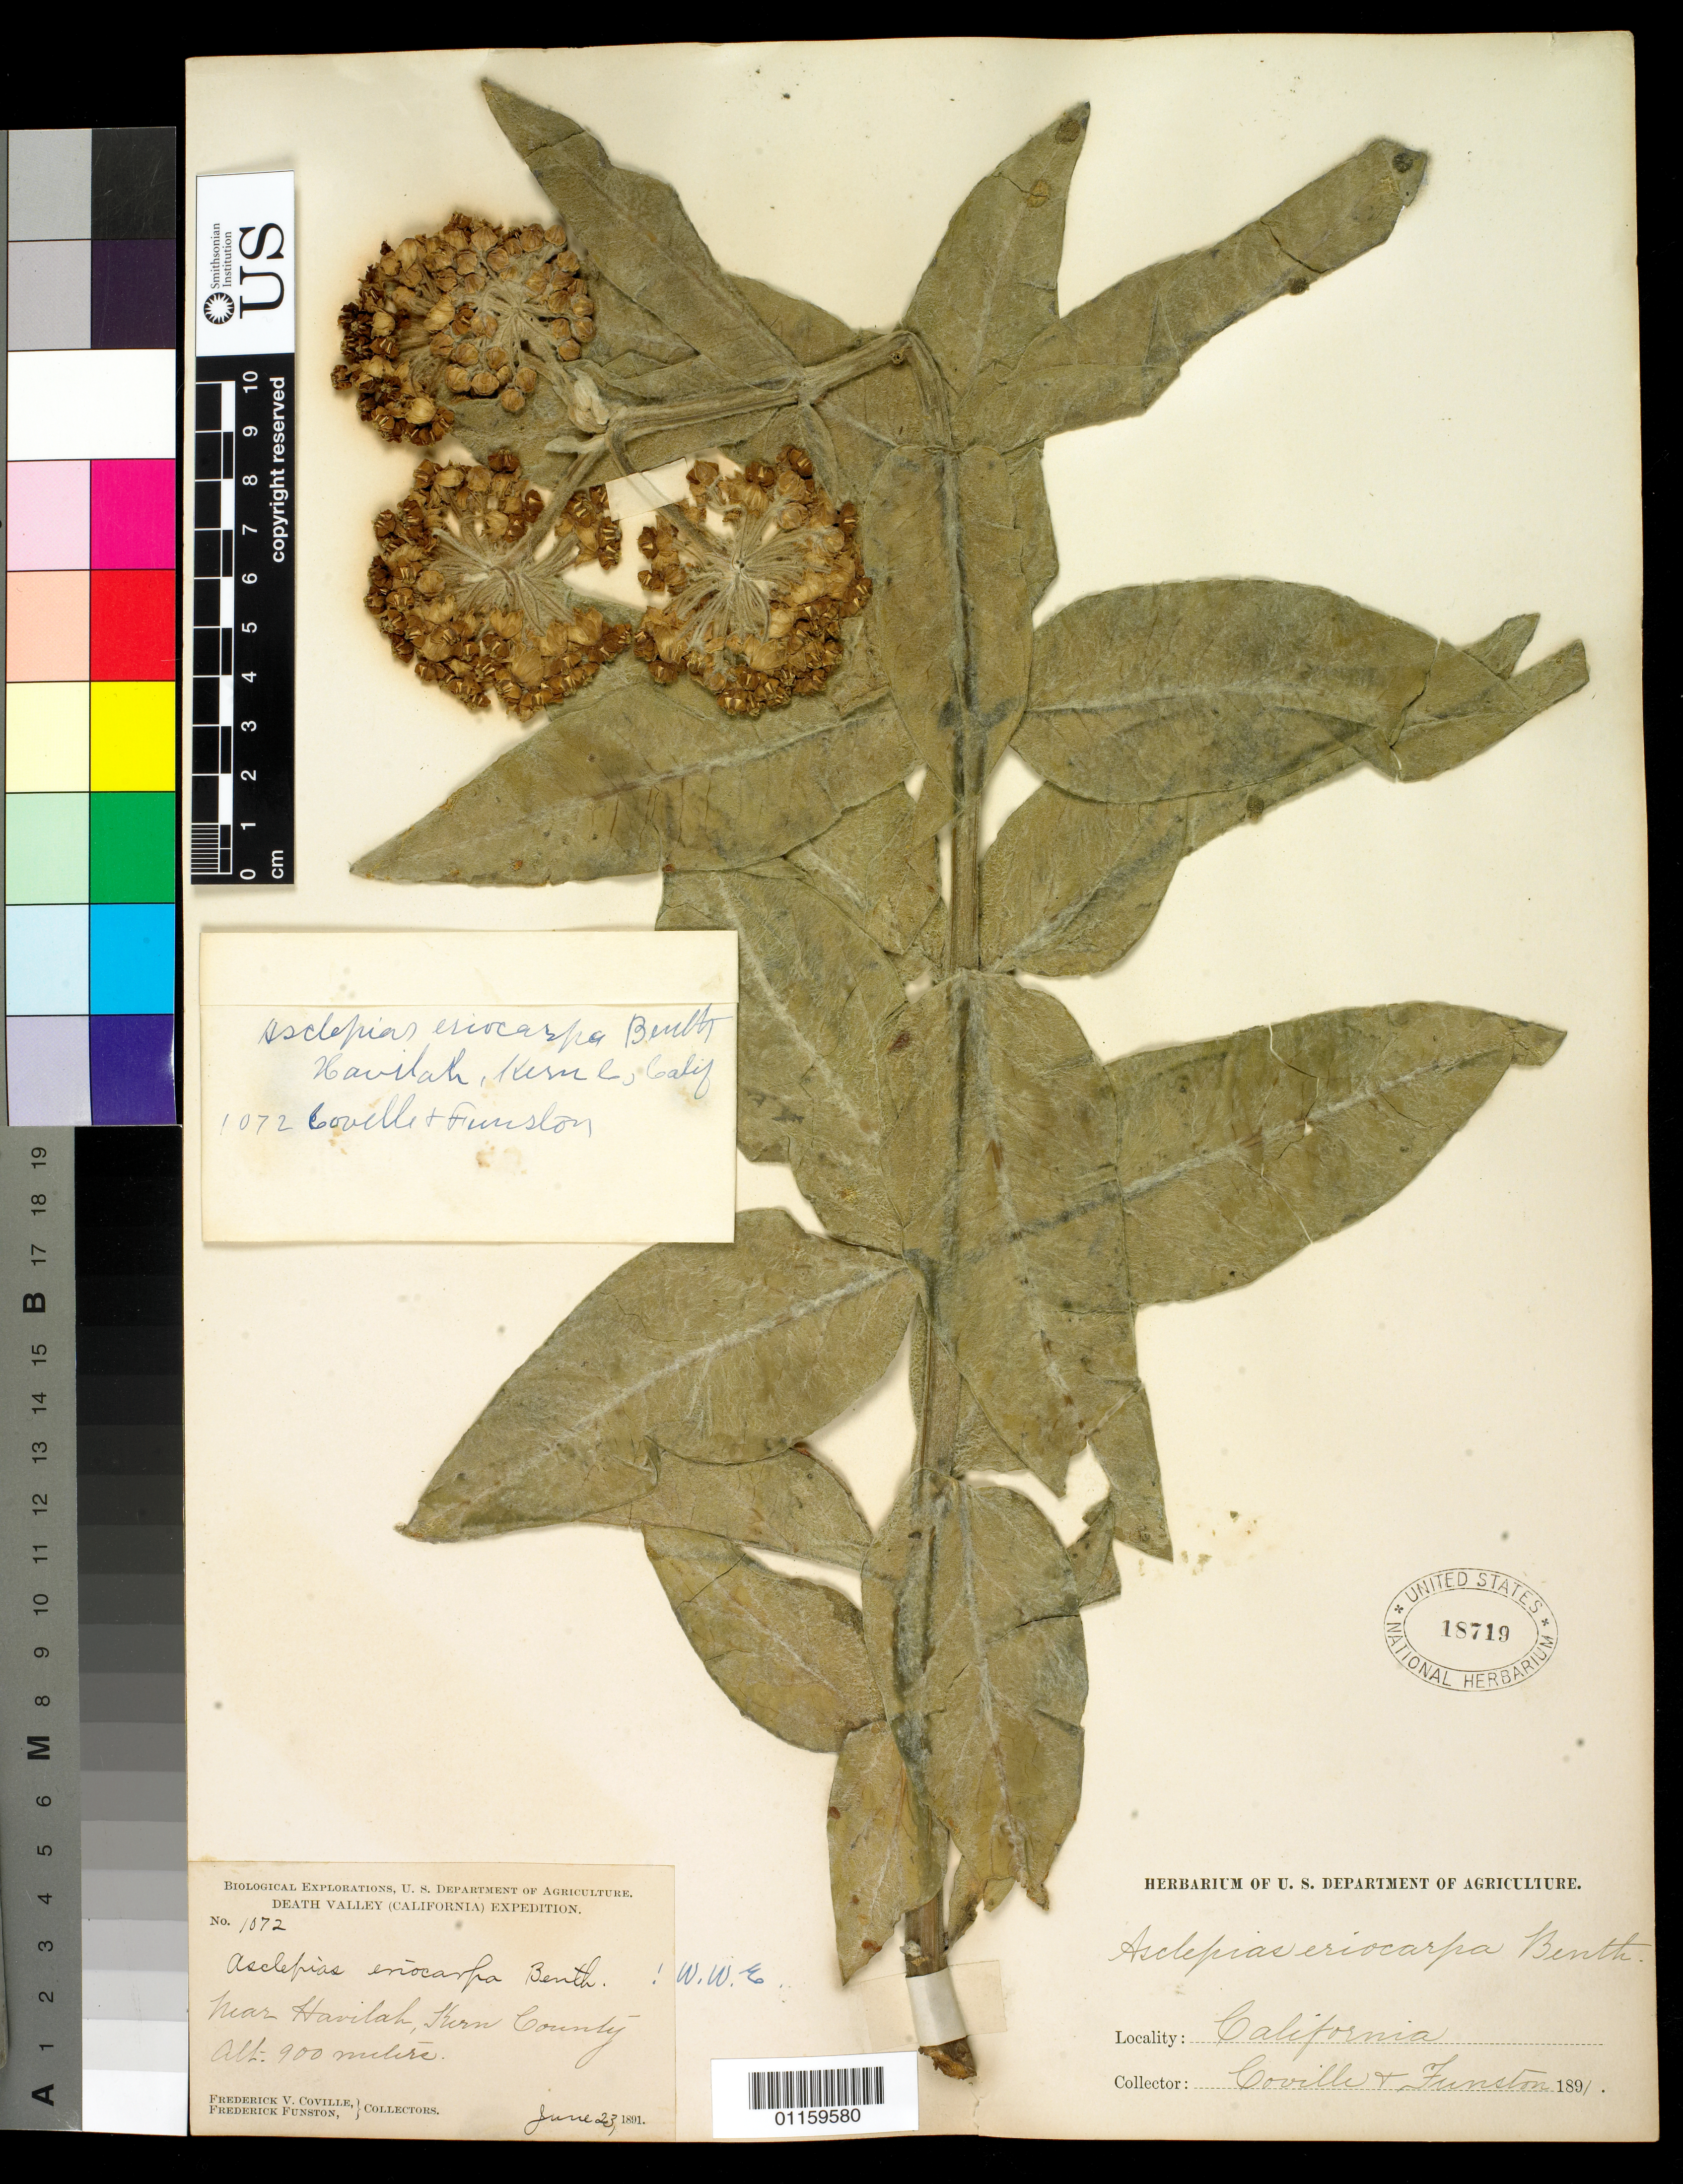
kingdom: Plantae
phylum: Tracheophyta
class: Magnoliopsida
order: Gentianales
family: Apocynaceae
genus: Asclepias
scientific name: Asclepias eriocarpa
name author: Benth.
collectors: F. V. Coville & F. Funston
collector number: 1072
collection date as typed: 23 Jun 1891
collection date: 1891-06-23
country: United States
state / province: California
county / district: Kern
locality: Near Havilah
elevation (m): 900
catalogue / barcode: US 18719